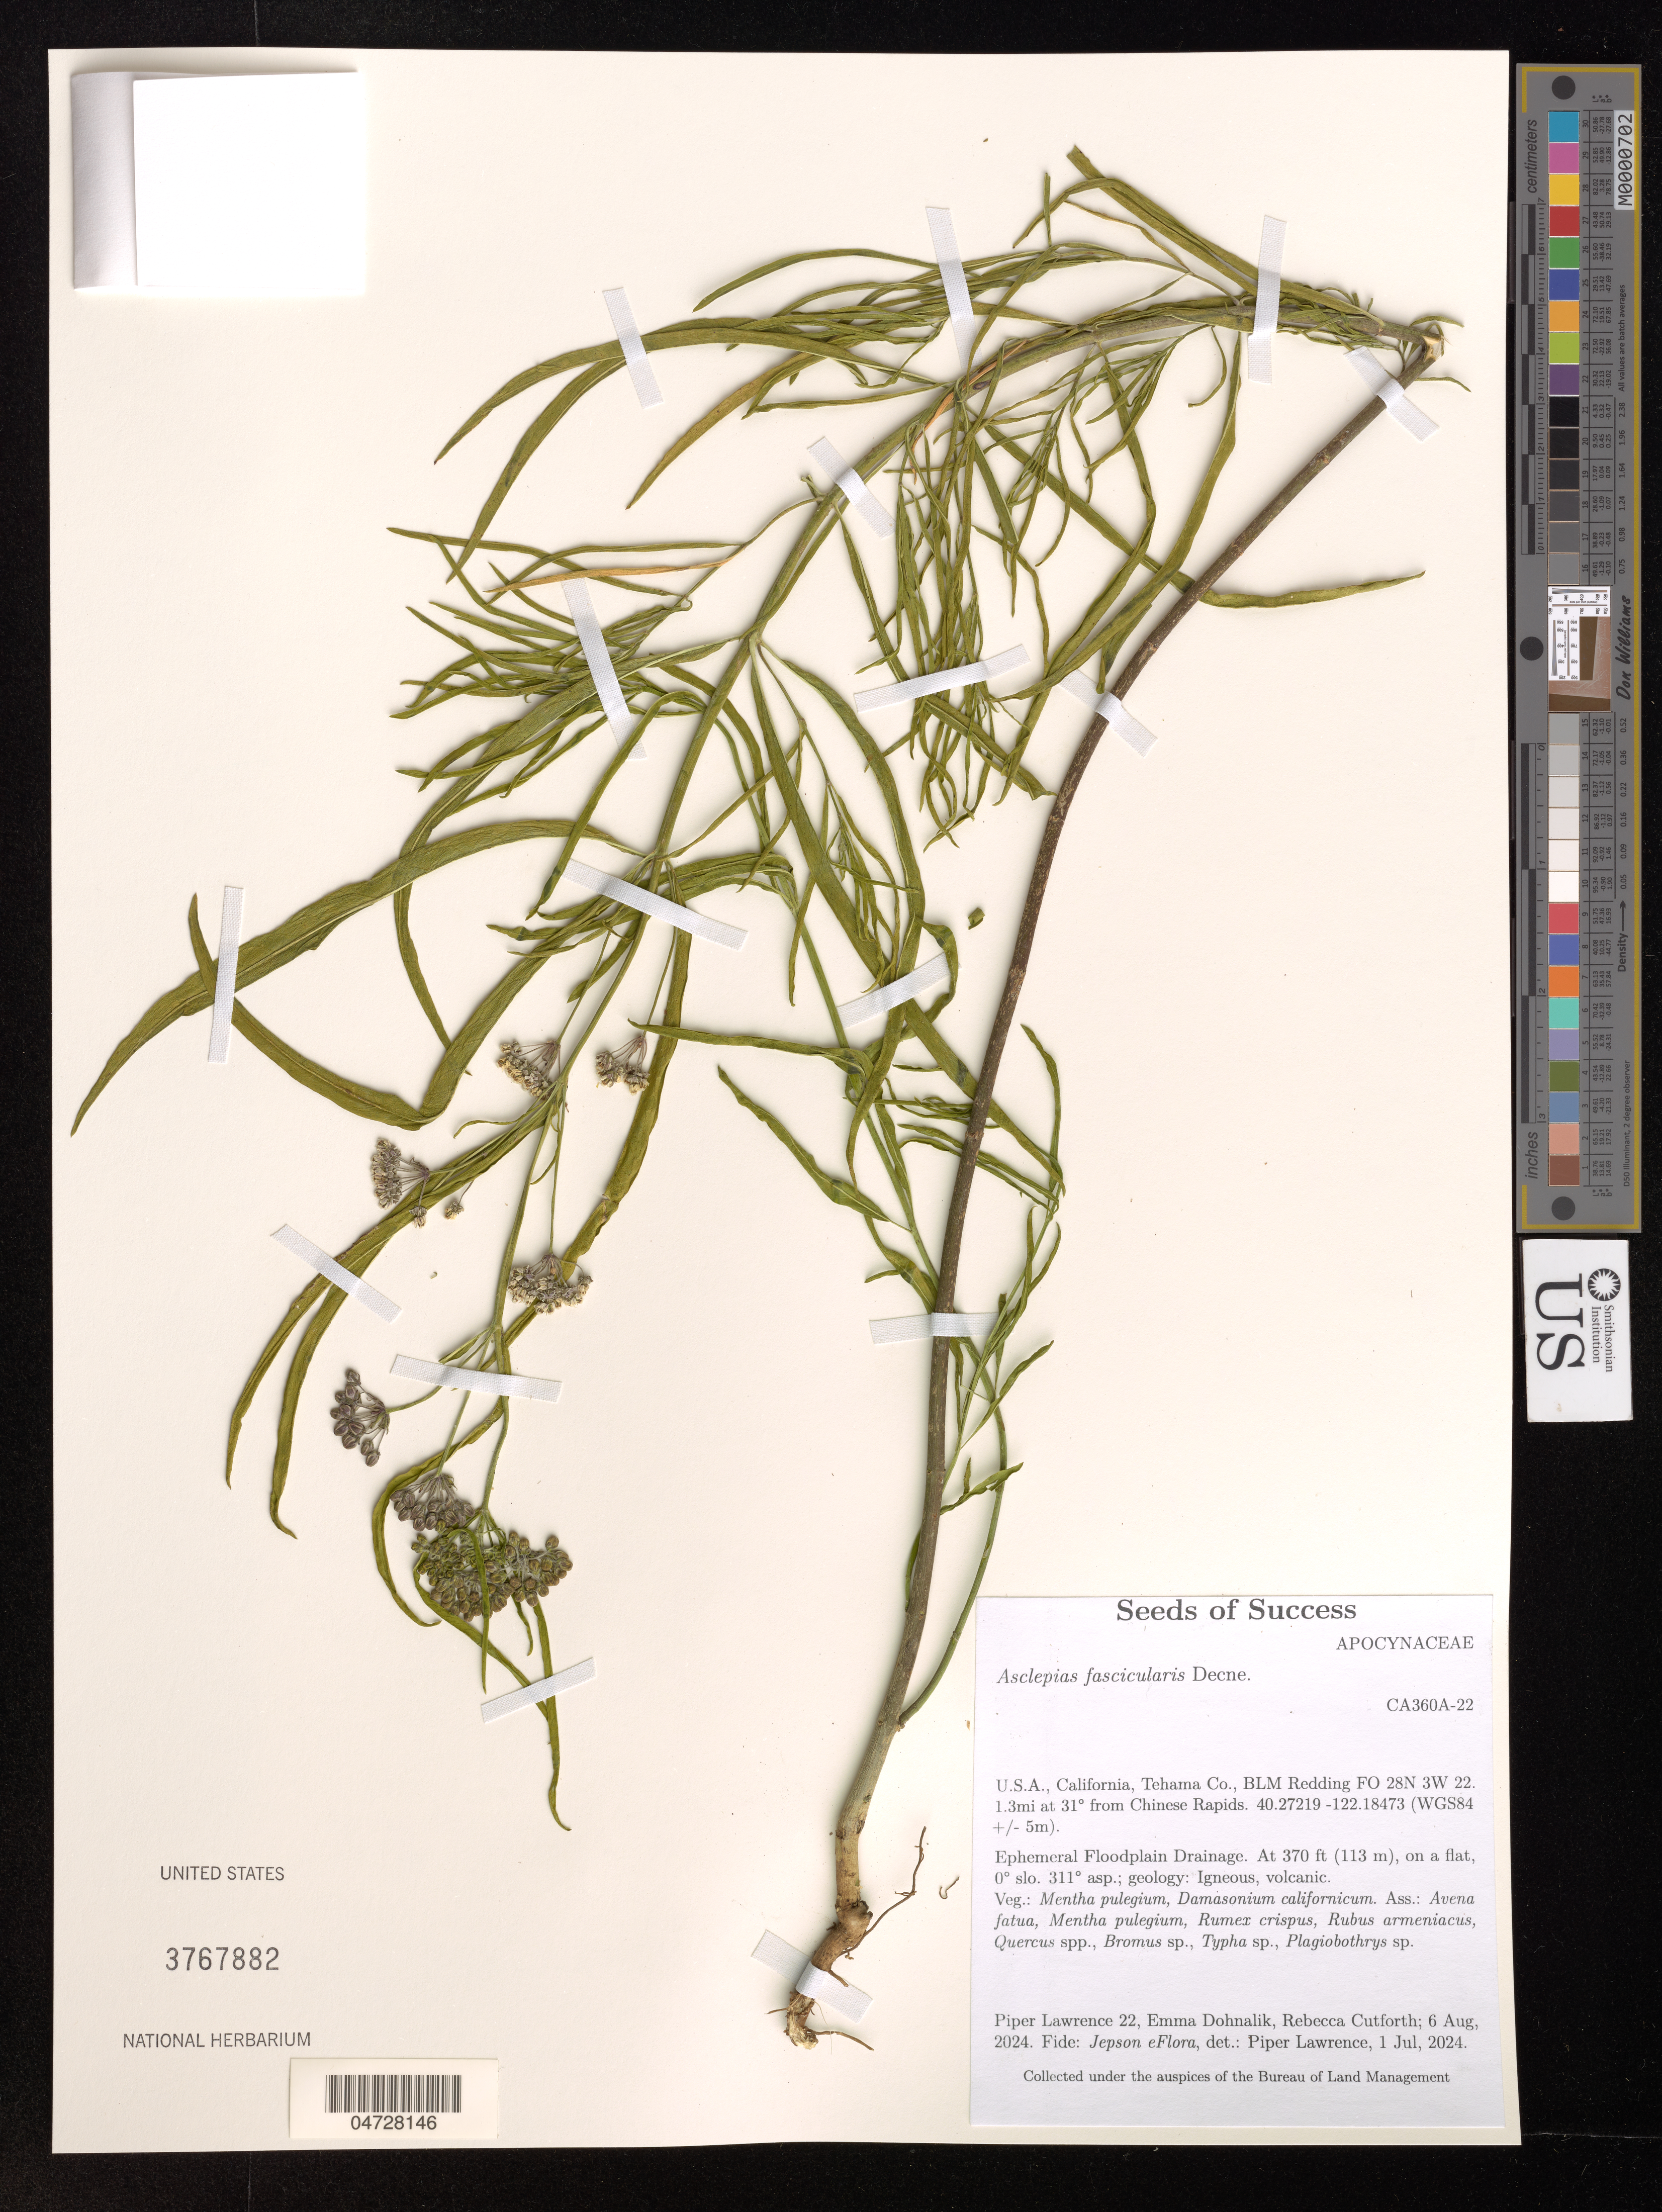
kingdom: Plantae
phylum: Tracheophyta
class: Magnoliopsida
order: Gentianales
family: Apocynaceae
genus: Asclepias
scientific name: Asclepias fascicularis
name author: Decne.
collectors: P. Lawrence, E. Dohnalik & R. Cutforth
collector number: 22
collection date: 2024-08-06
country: United States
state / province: California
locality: Tehama Co., BLM Redding FO.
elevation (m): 113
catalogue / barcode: US 3767882